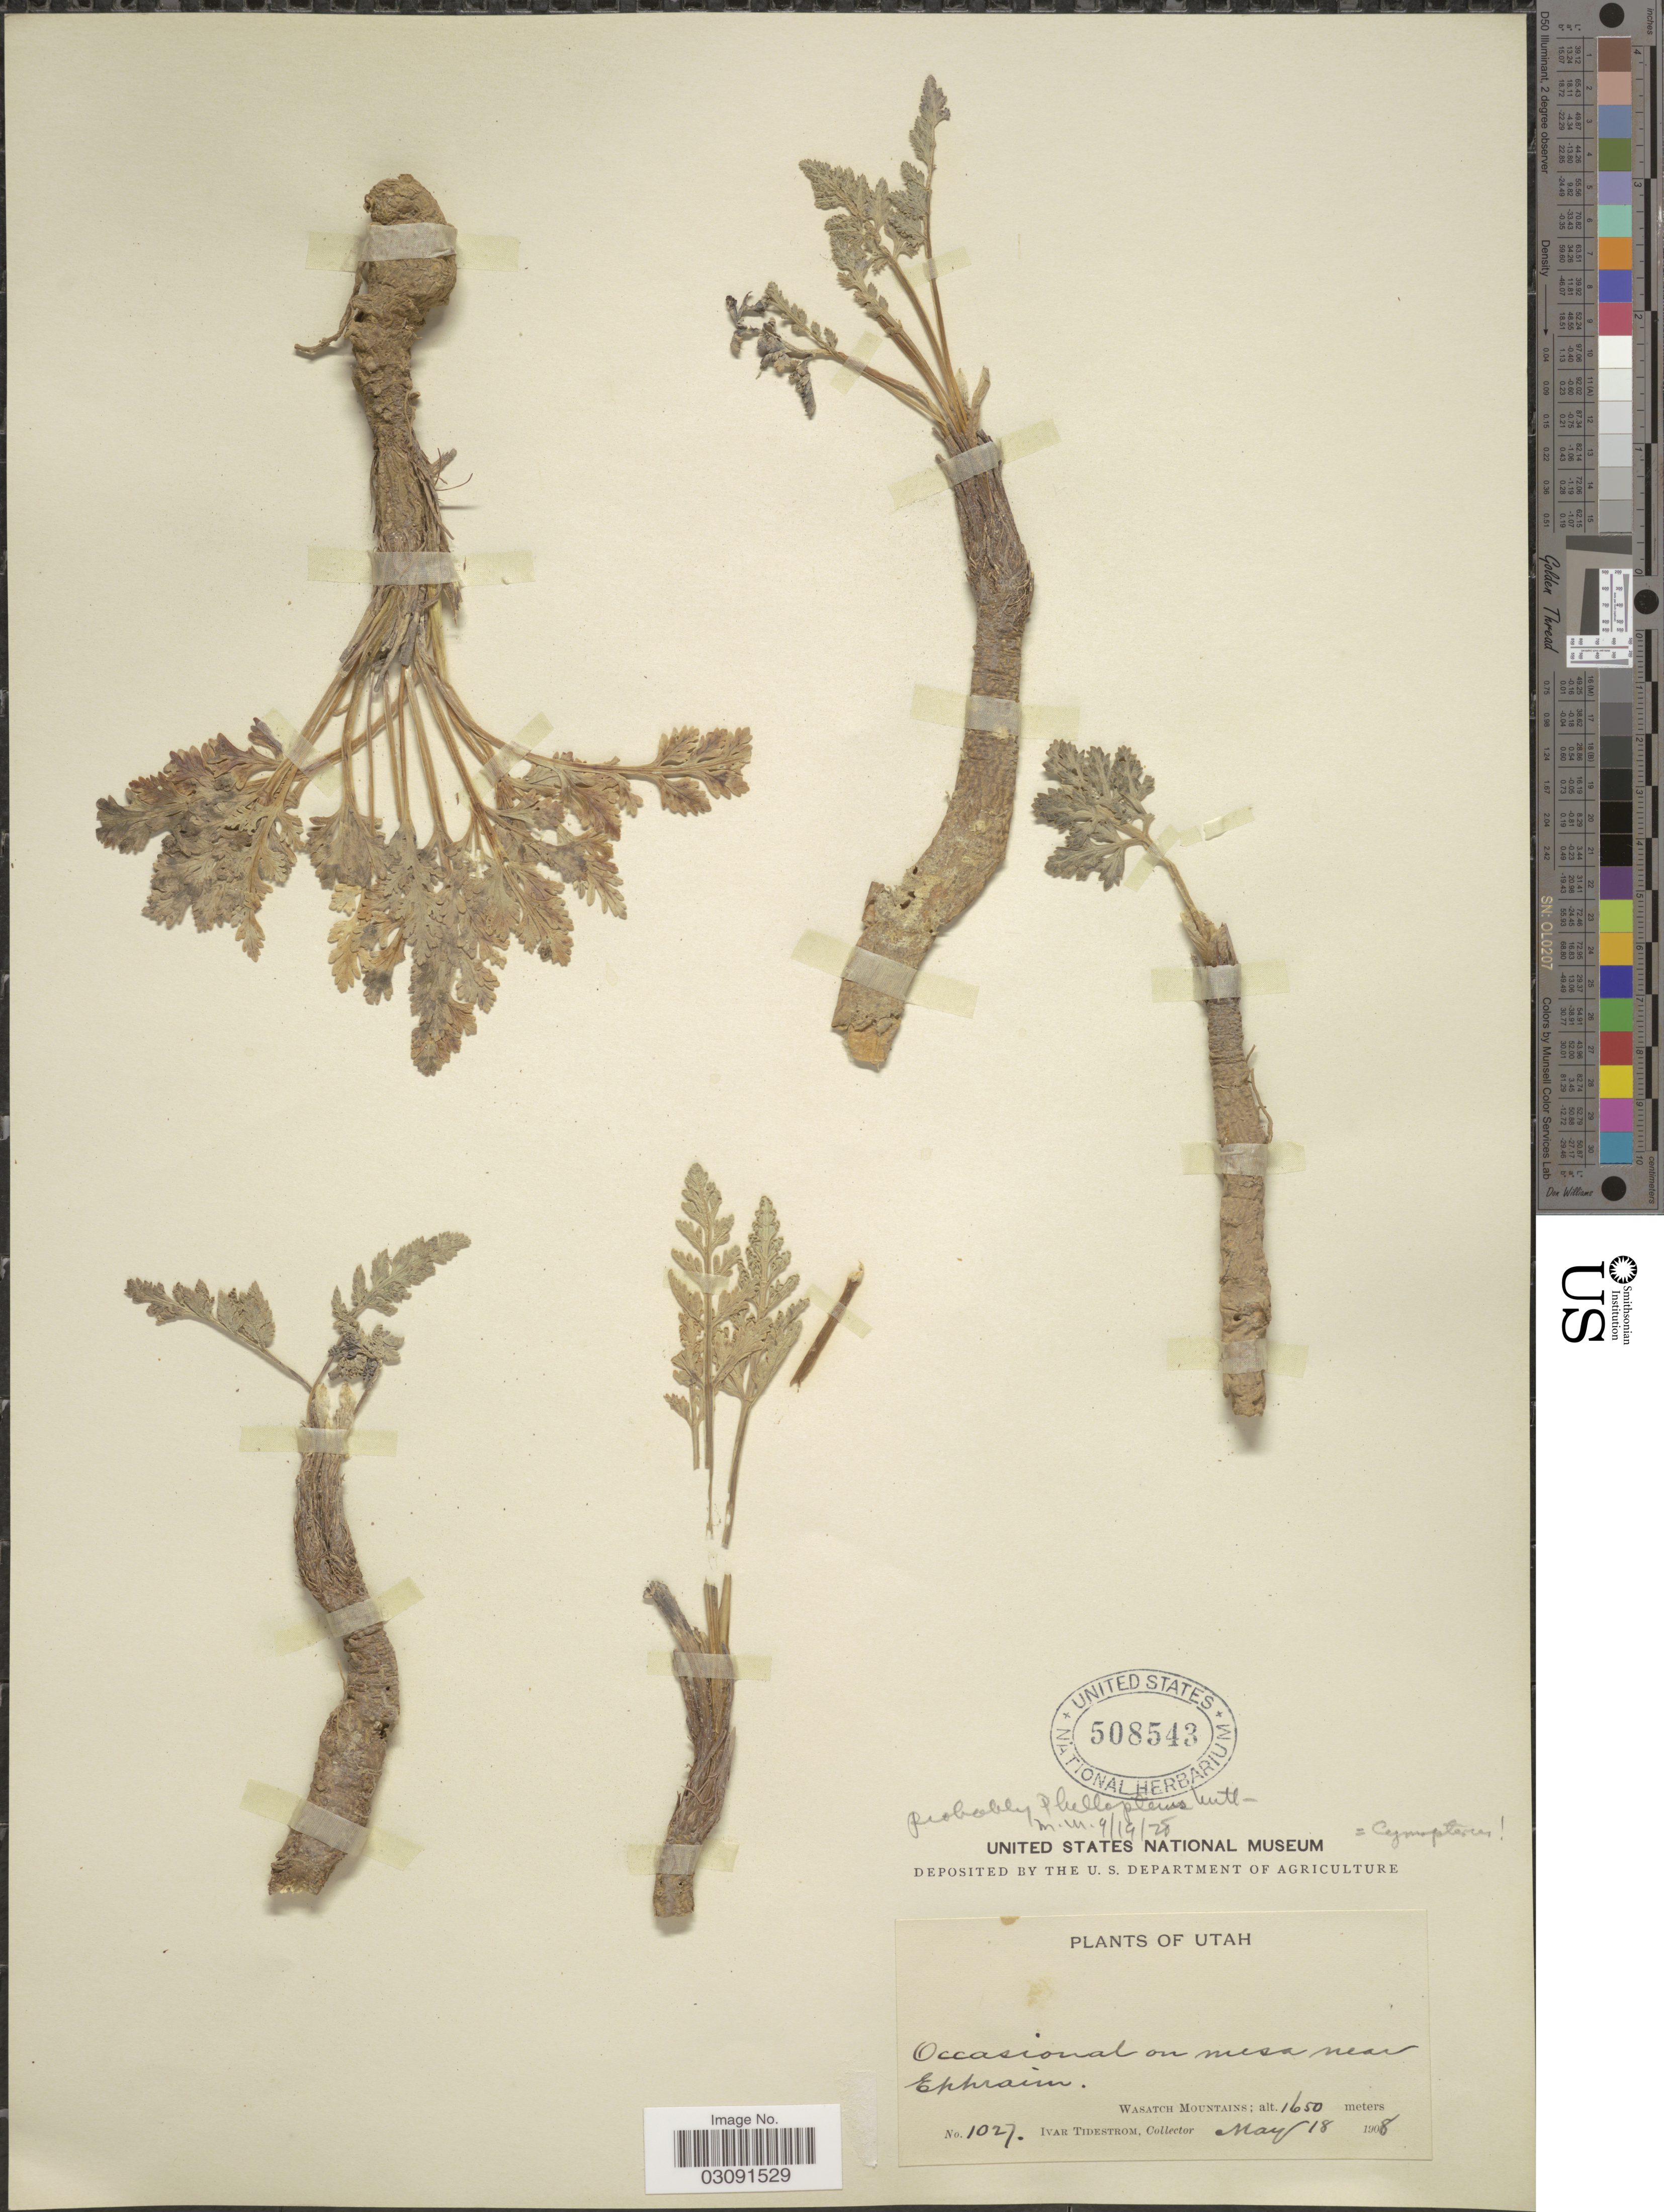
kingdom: Plantae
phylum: Tracheophyta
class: Magnoliopsida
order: Apiales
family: Apiaceae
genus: Cymopterus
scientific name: Cymopterus sp.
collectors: I. F. Tidestrom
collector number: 1027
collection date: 1908-05-18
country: United States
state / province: Utah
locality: Occasional on mesa near Ephraim, Wasatch Mountains.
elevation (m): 1650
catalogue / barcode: US 508543